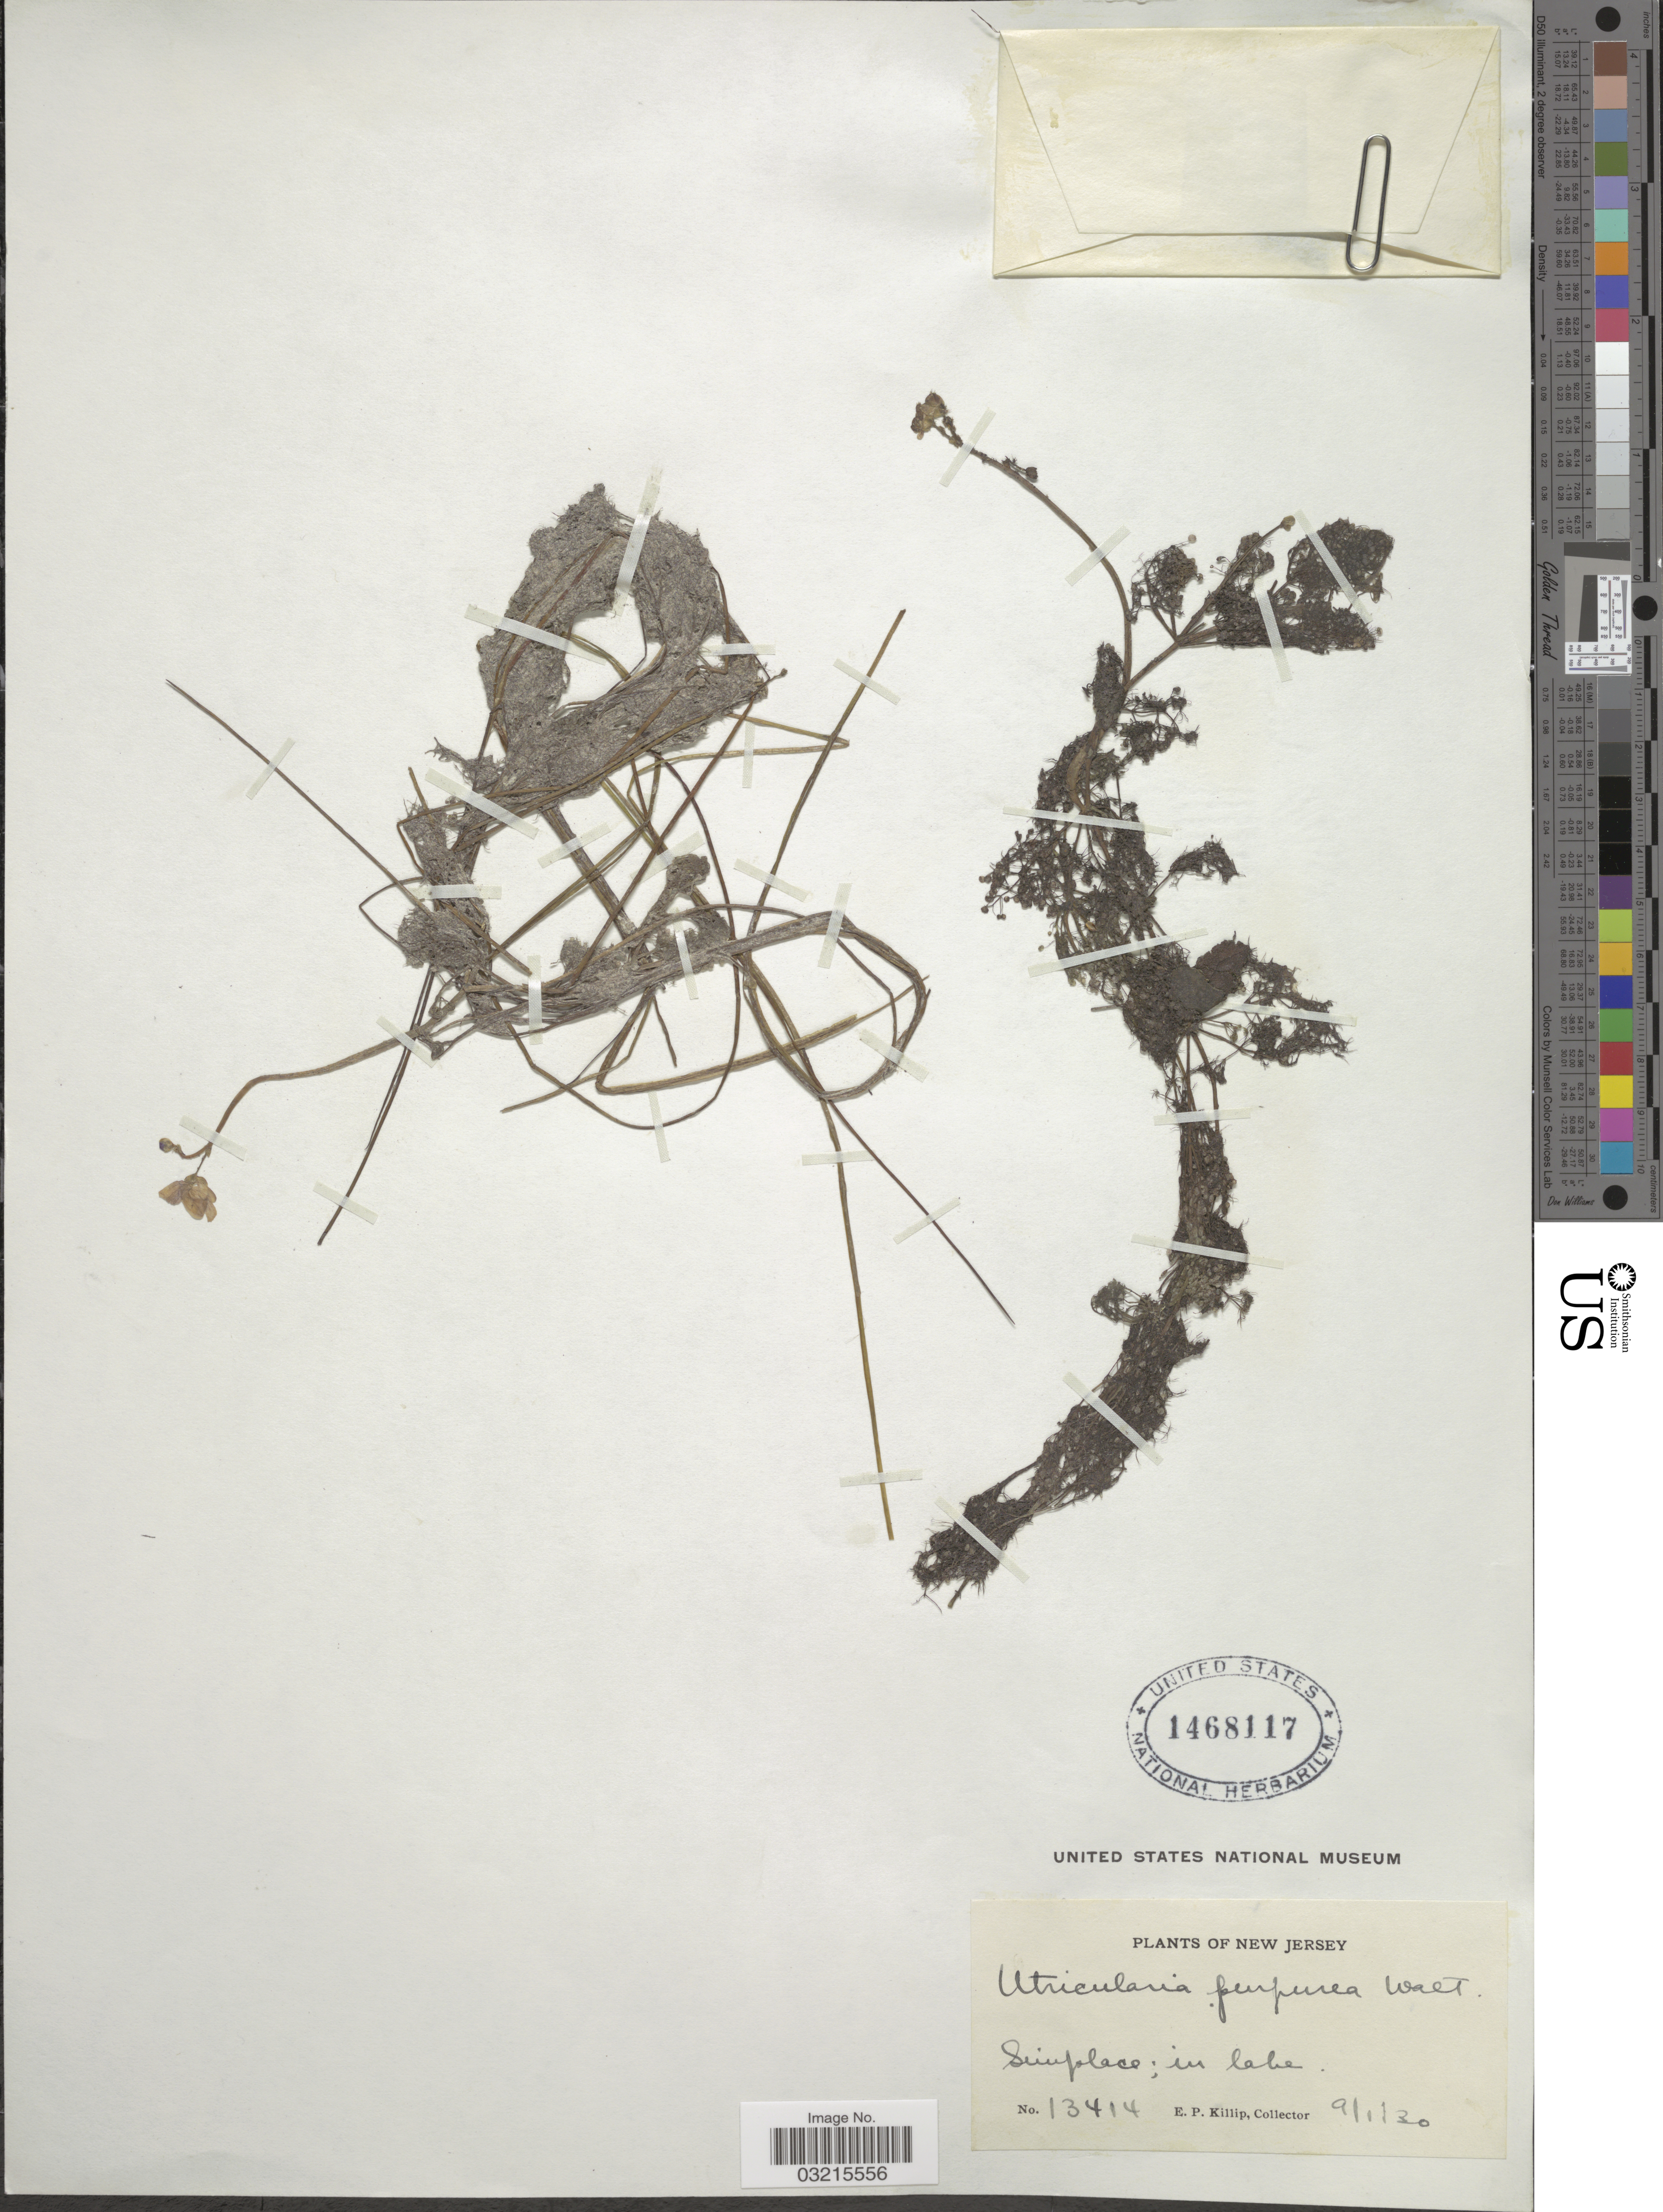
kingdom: Plantae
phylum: Tracheophyta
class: Magnoliopsida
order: Lamiales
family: Lentibulariaceae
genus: Utricularia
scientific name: Utricularia purpurea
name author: Walter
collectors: E. P. Killip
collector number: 13414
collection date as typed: Transcribed d/m/y: 9/1/30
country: United States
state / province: New Jersey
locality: Simplace.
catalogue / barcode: US 1468117